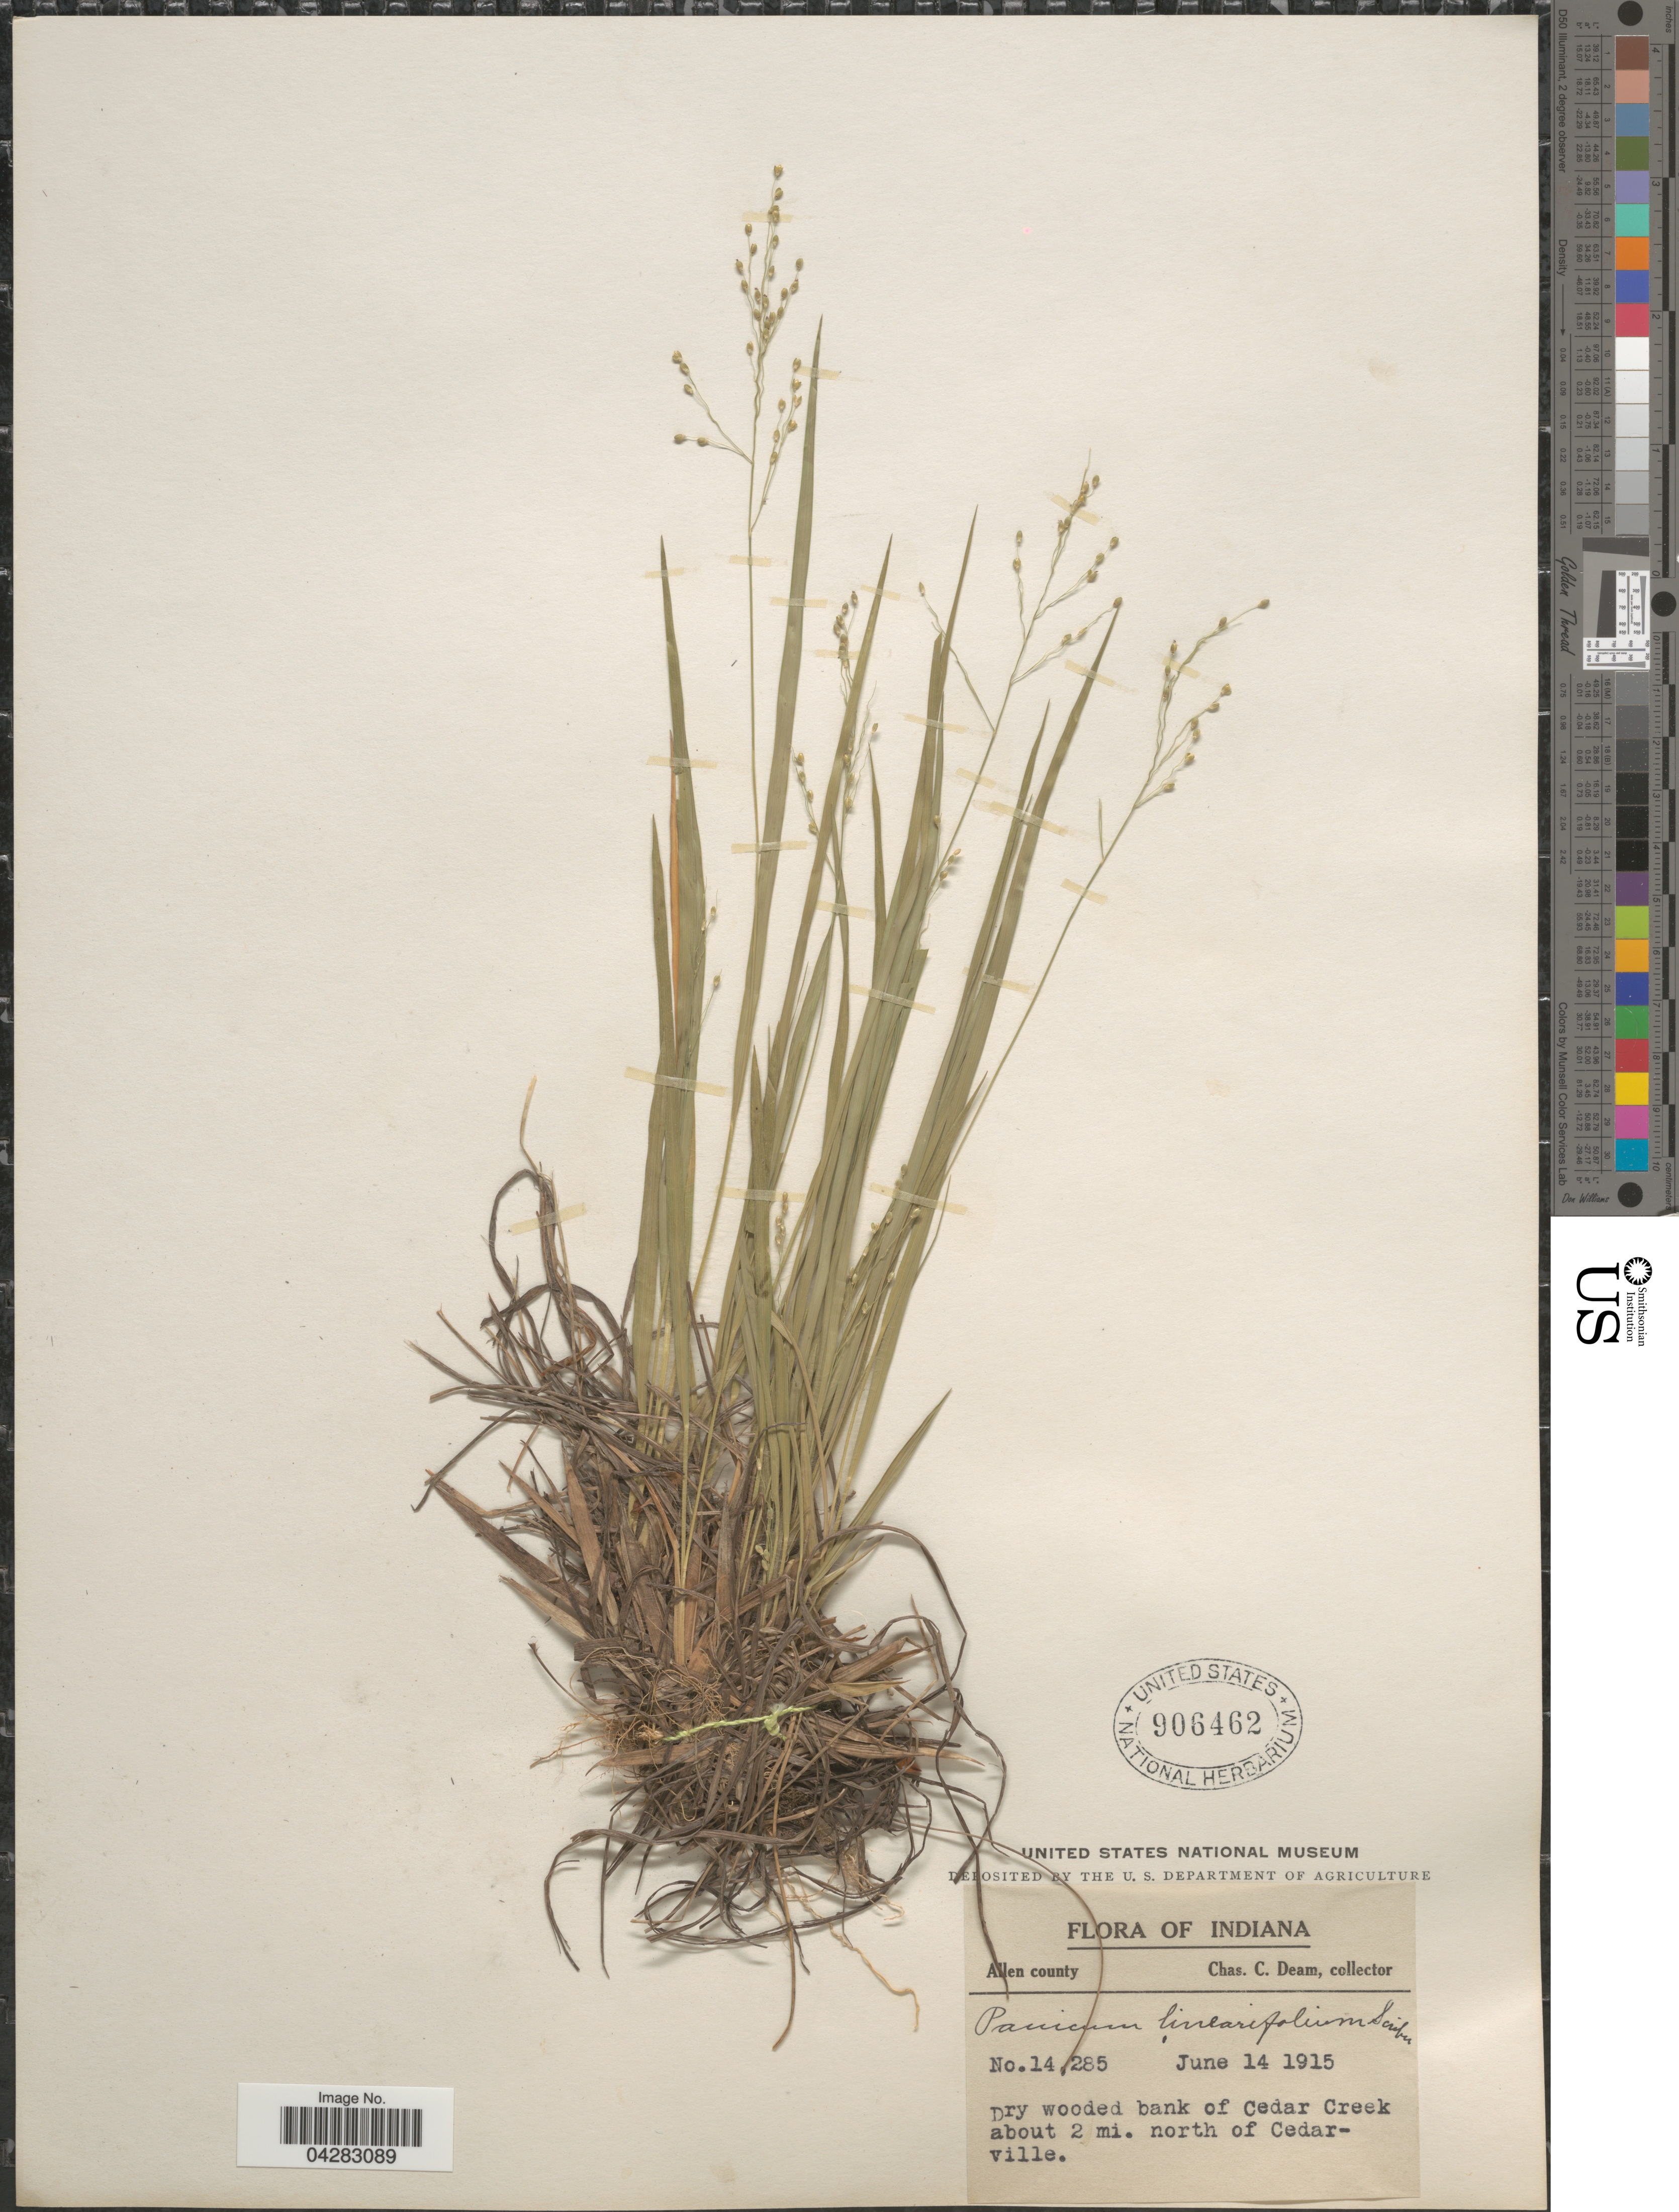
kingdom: Plantae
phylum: Tracheophyta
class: Liliopsida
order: Poales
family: Poaceae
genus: Dichanthelium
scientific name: Dichanthelium linearifolium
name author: (Scribn.) Gould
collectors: C. C. Deam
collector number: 14285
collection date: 1915-06-14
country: United States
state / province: Indiana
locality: Allen county. Dry wooded bank of Cedar Creek about 2 mi. north of Cedarville.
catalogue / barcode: US 906462